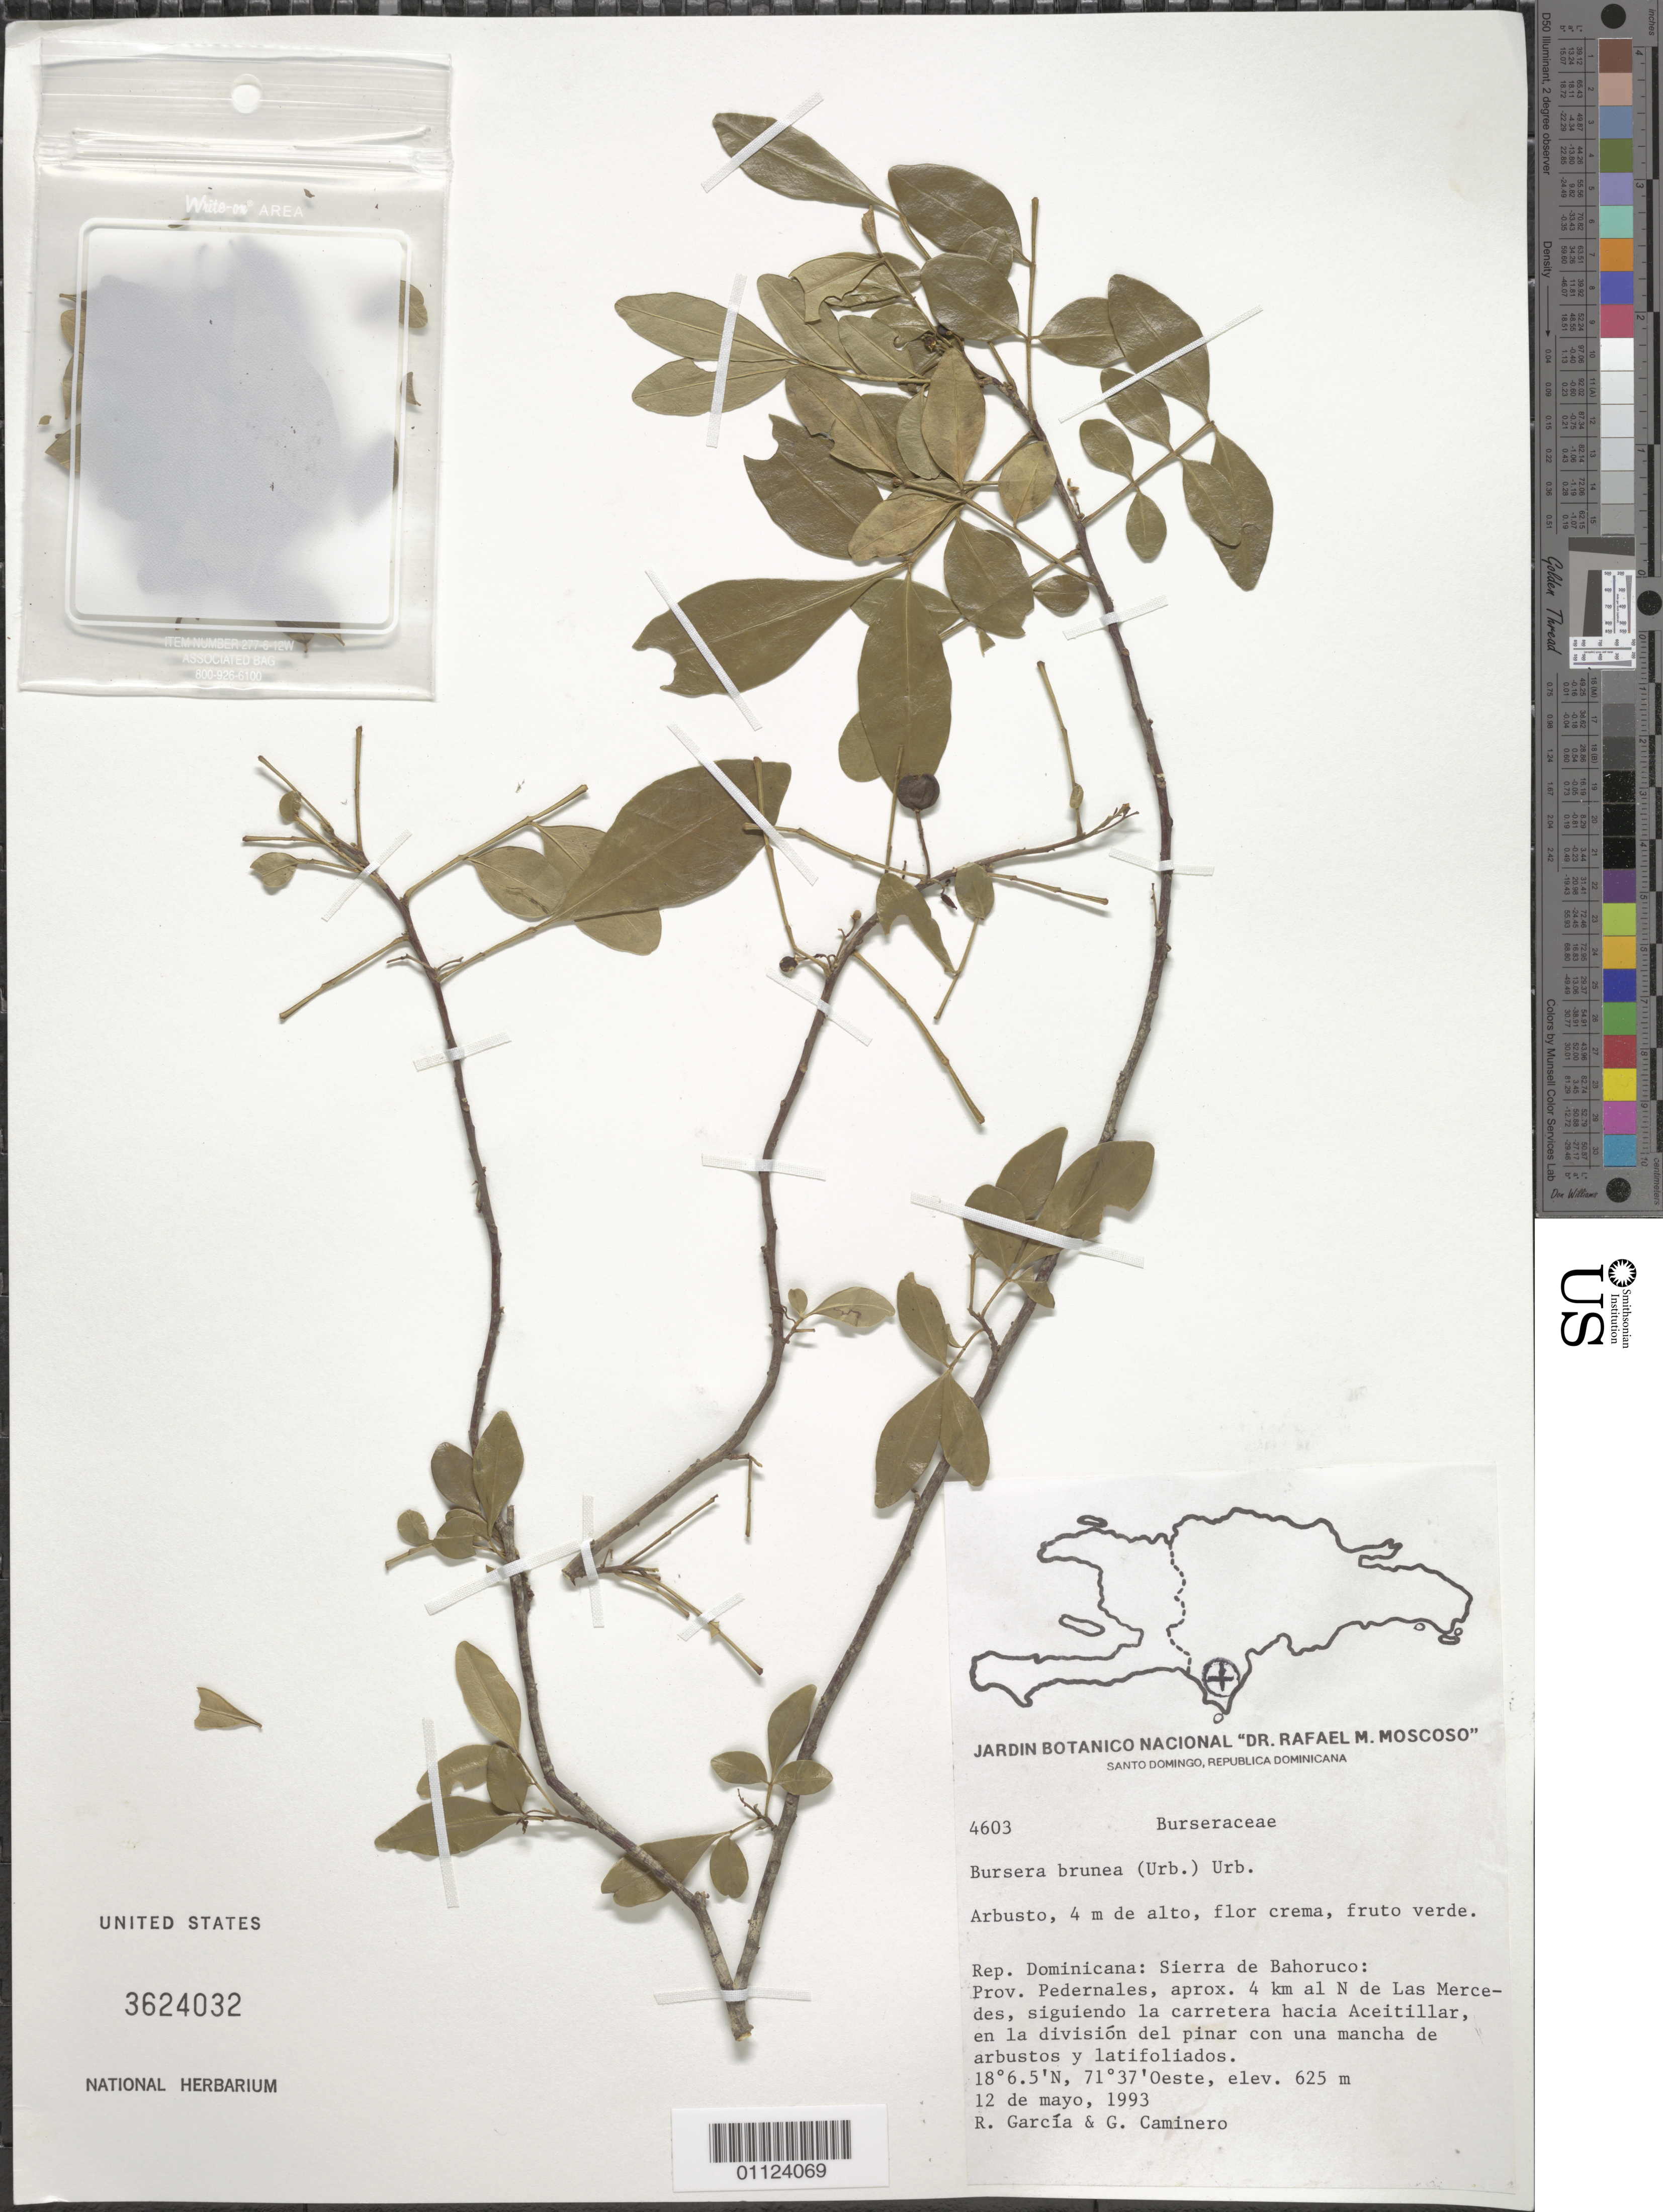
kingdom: Plantae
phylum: Tracheophyta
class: Magnoliopsida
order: Sapindales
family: Burseraceae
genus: Bursera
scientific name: Bursera brunea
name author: (Urb.) Urb. & Ekman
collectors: R. G. García & G. Caminero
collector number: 4603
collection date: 1993-05-12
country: Dominican Republic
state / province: Pedernales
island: Hispaniola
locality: Sierra de Bahoruco, aprox. 4 km al N de Las Mercedes, siguiendo la carretera hacia Aceitillar.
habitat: En la división del pinar con una mancha de arbustos y latifoliados.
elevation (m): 625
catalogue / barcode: US 3624032